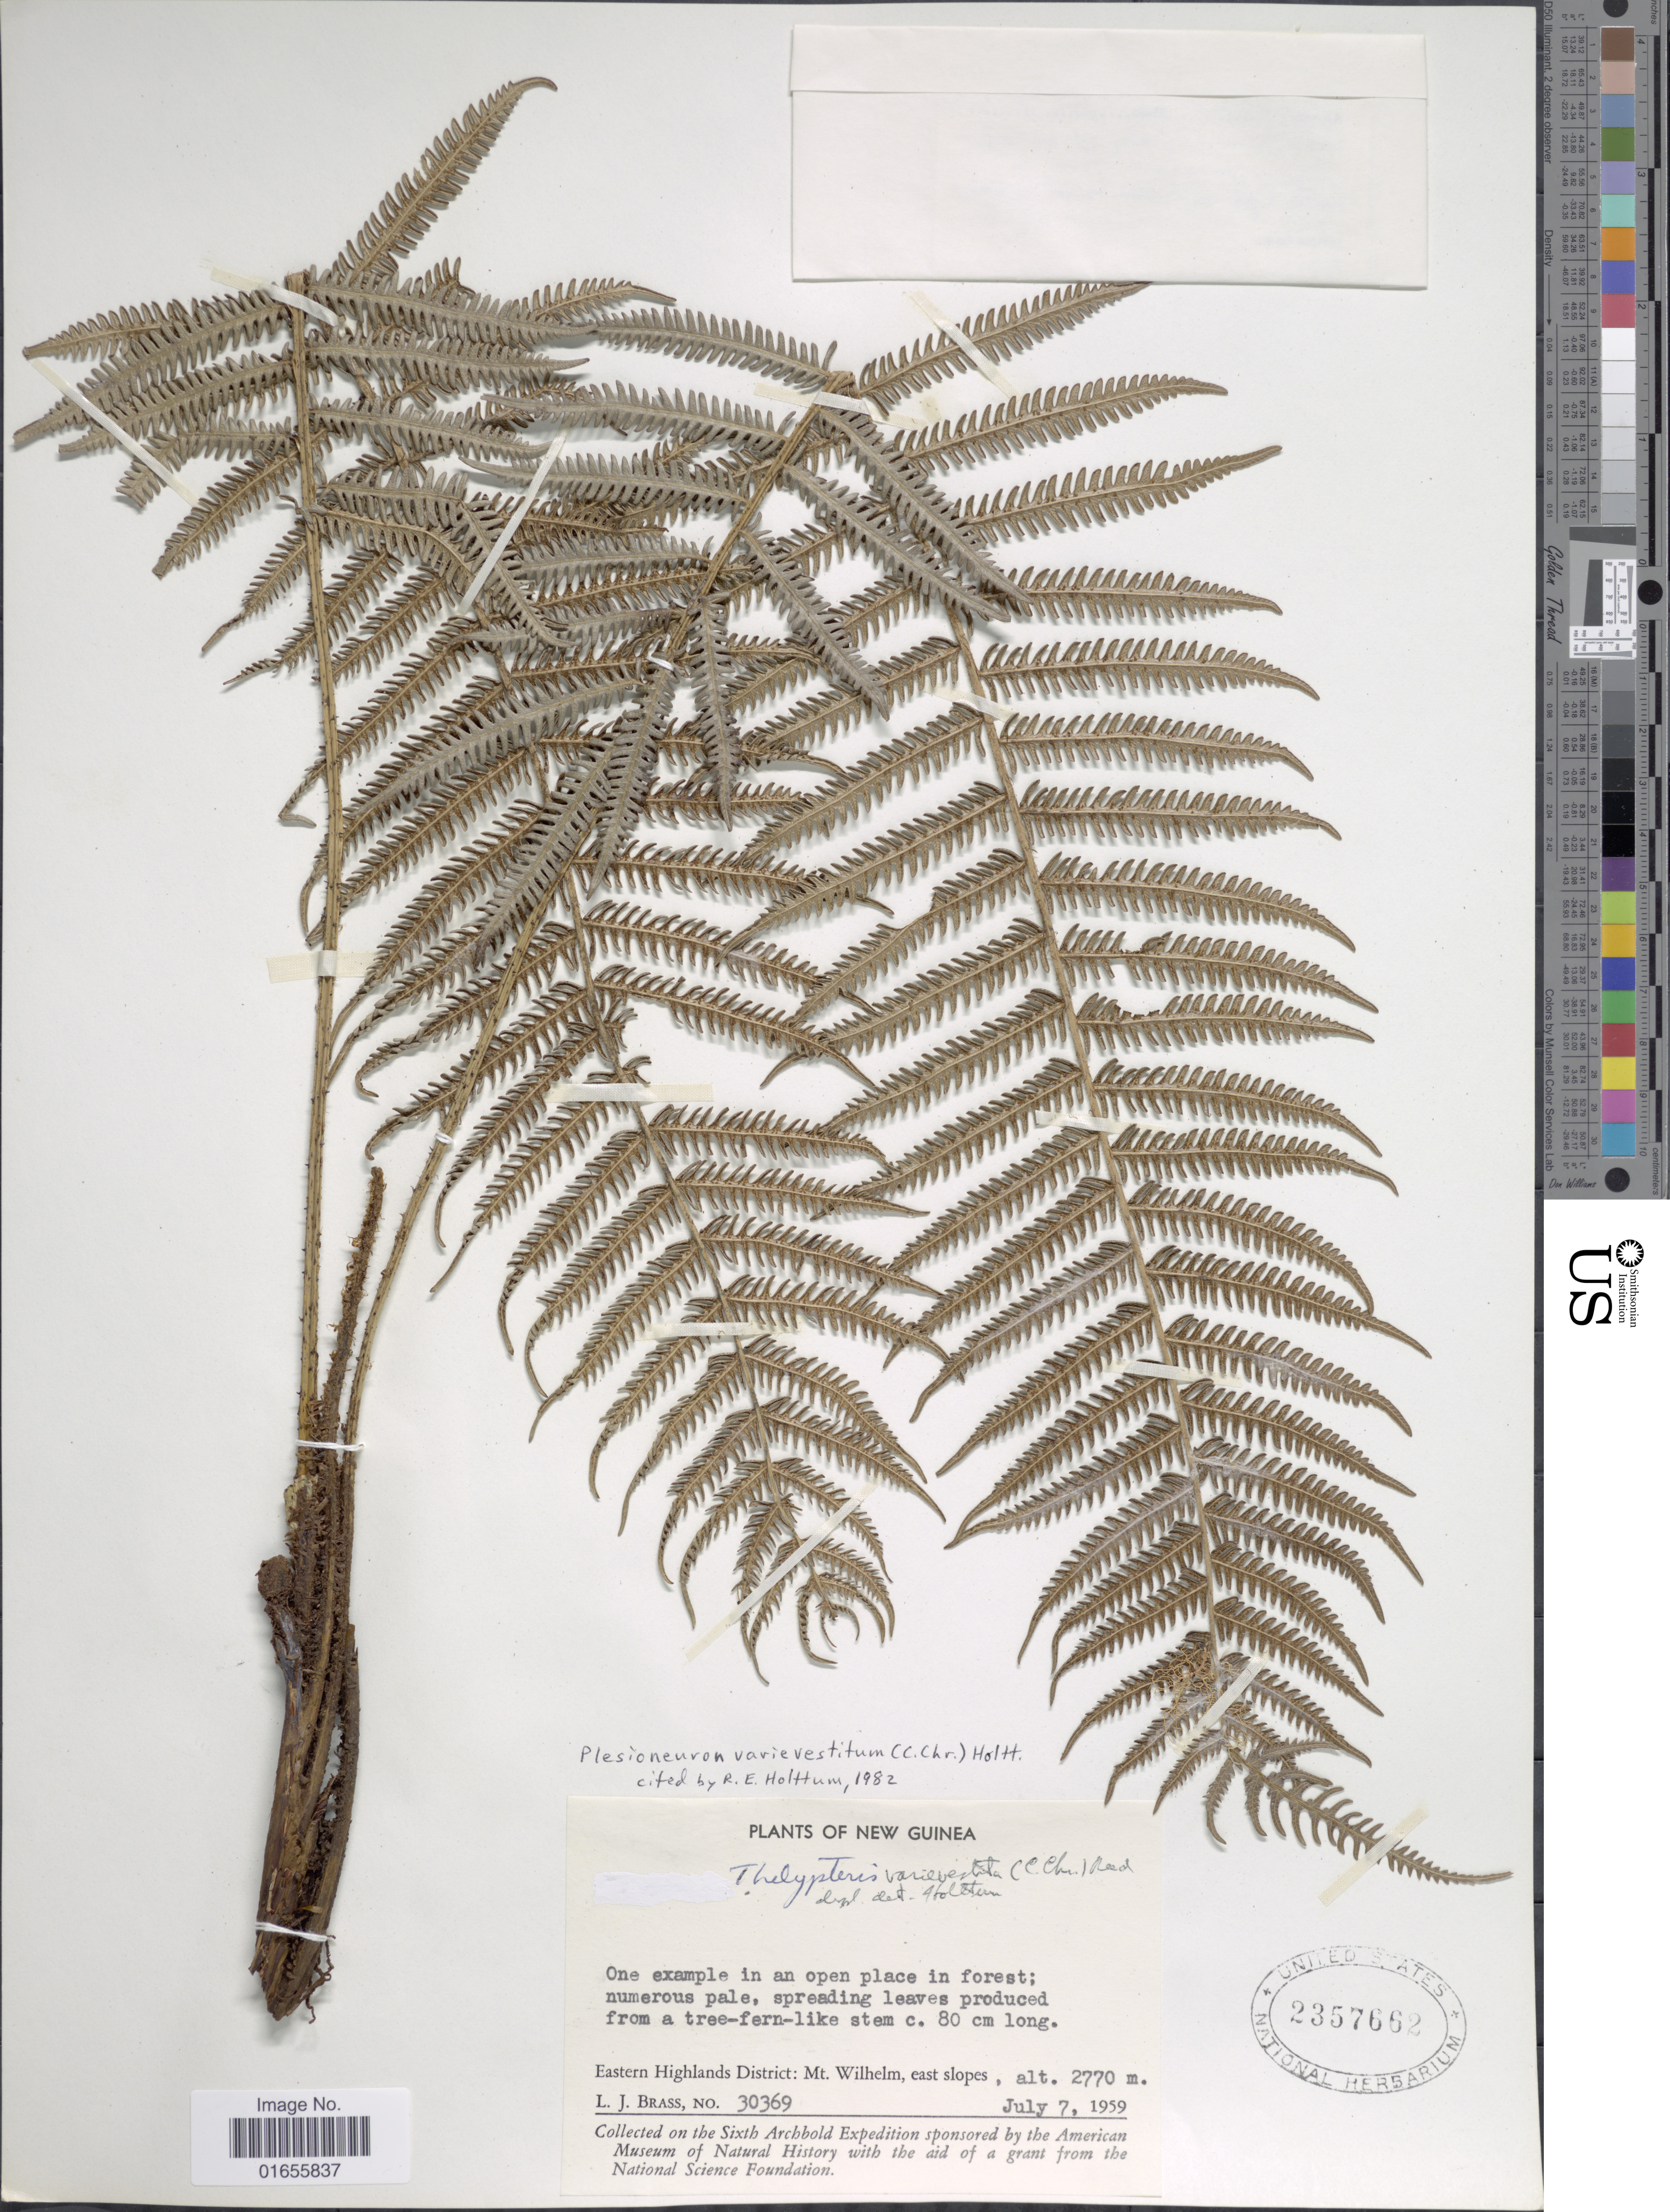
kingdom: Plantae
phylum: Tracheophyta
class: Polypodiopsida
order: Polypodiales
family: Thelypteridaceae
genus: Plesioneuron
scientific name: Plesioneuron varievestitum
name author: (C. Chr.) Holttum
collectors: L. J. Brass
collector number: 30369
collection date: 1959-07-07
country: Papua New Guinea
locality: Eastern Highlands District: Mt. Wilhelm, east slopes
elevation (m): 2770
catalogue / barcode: US 2357662